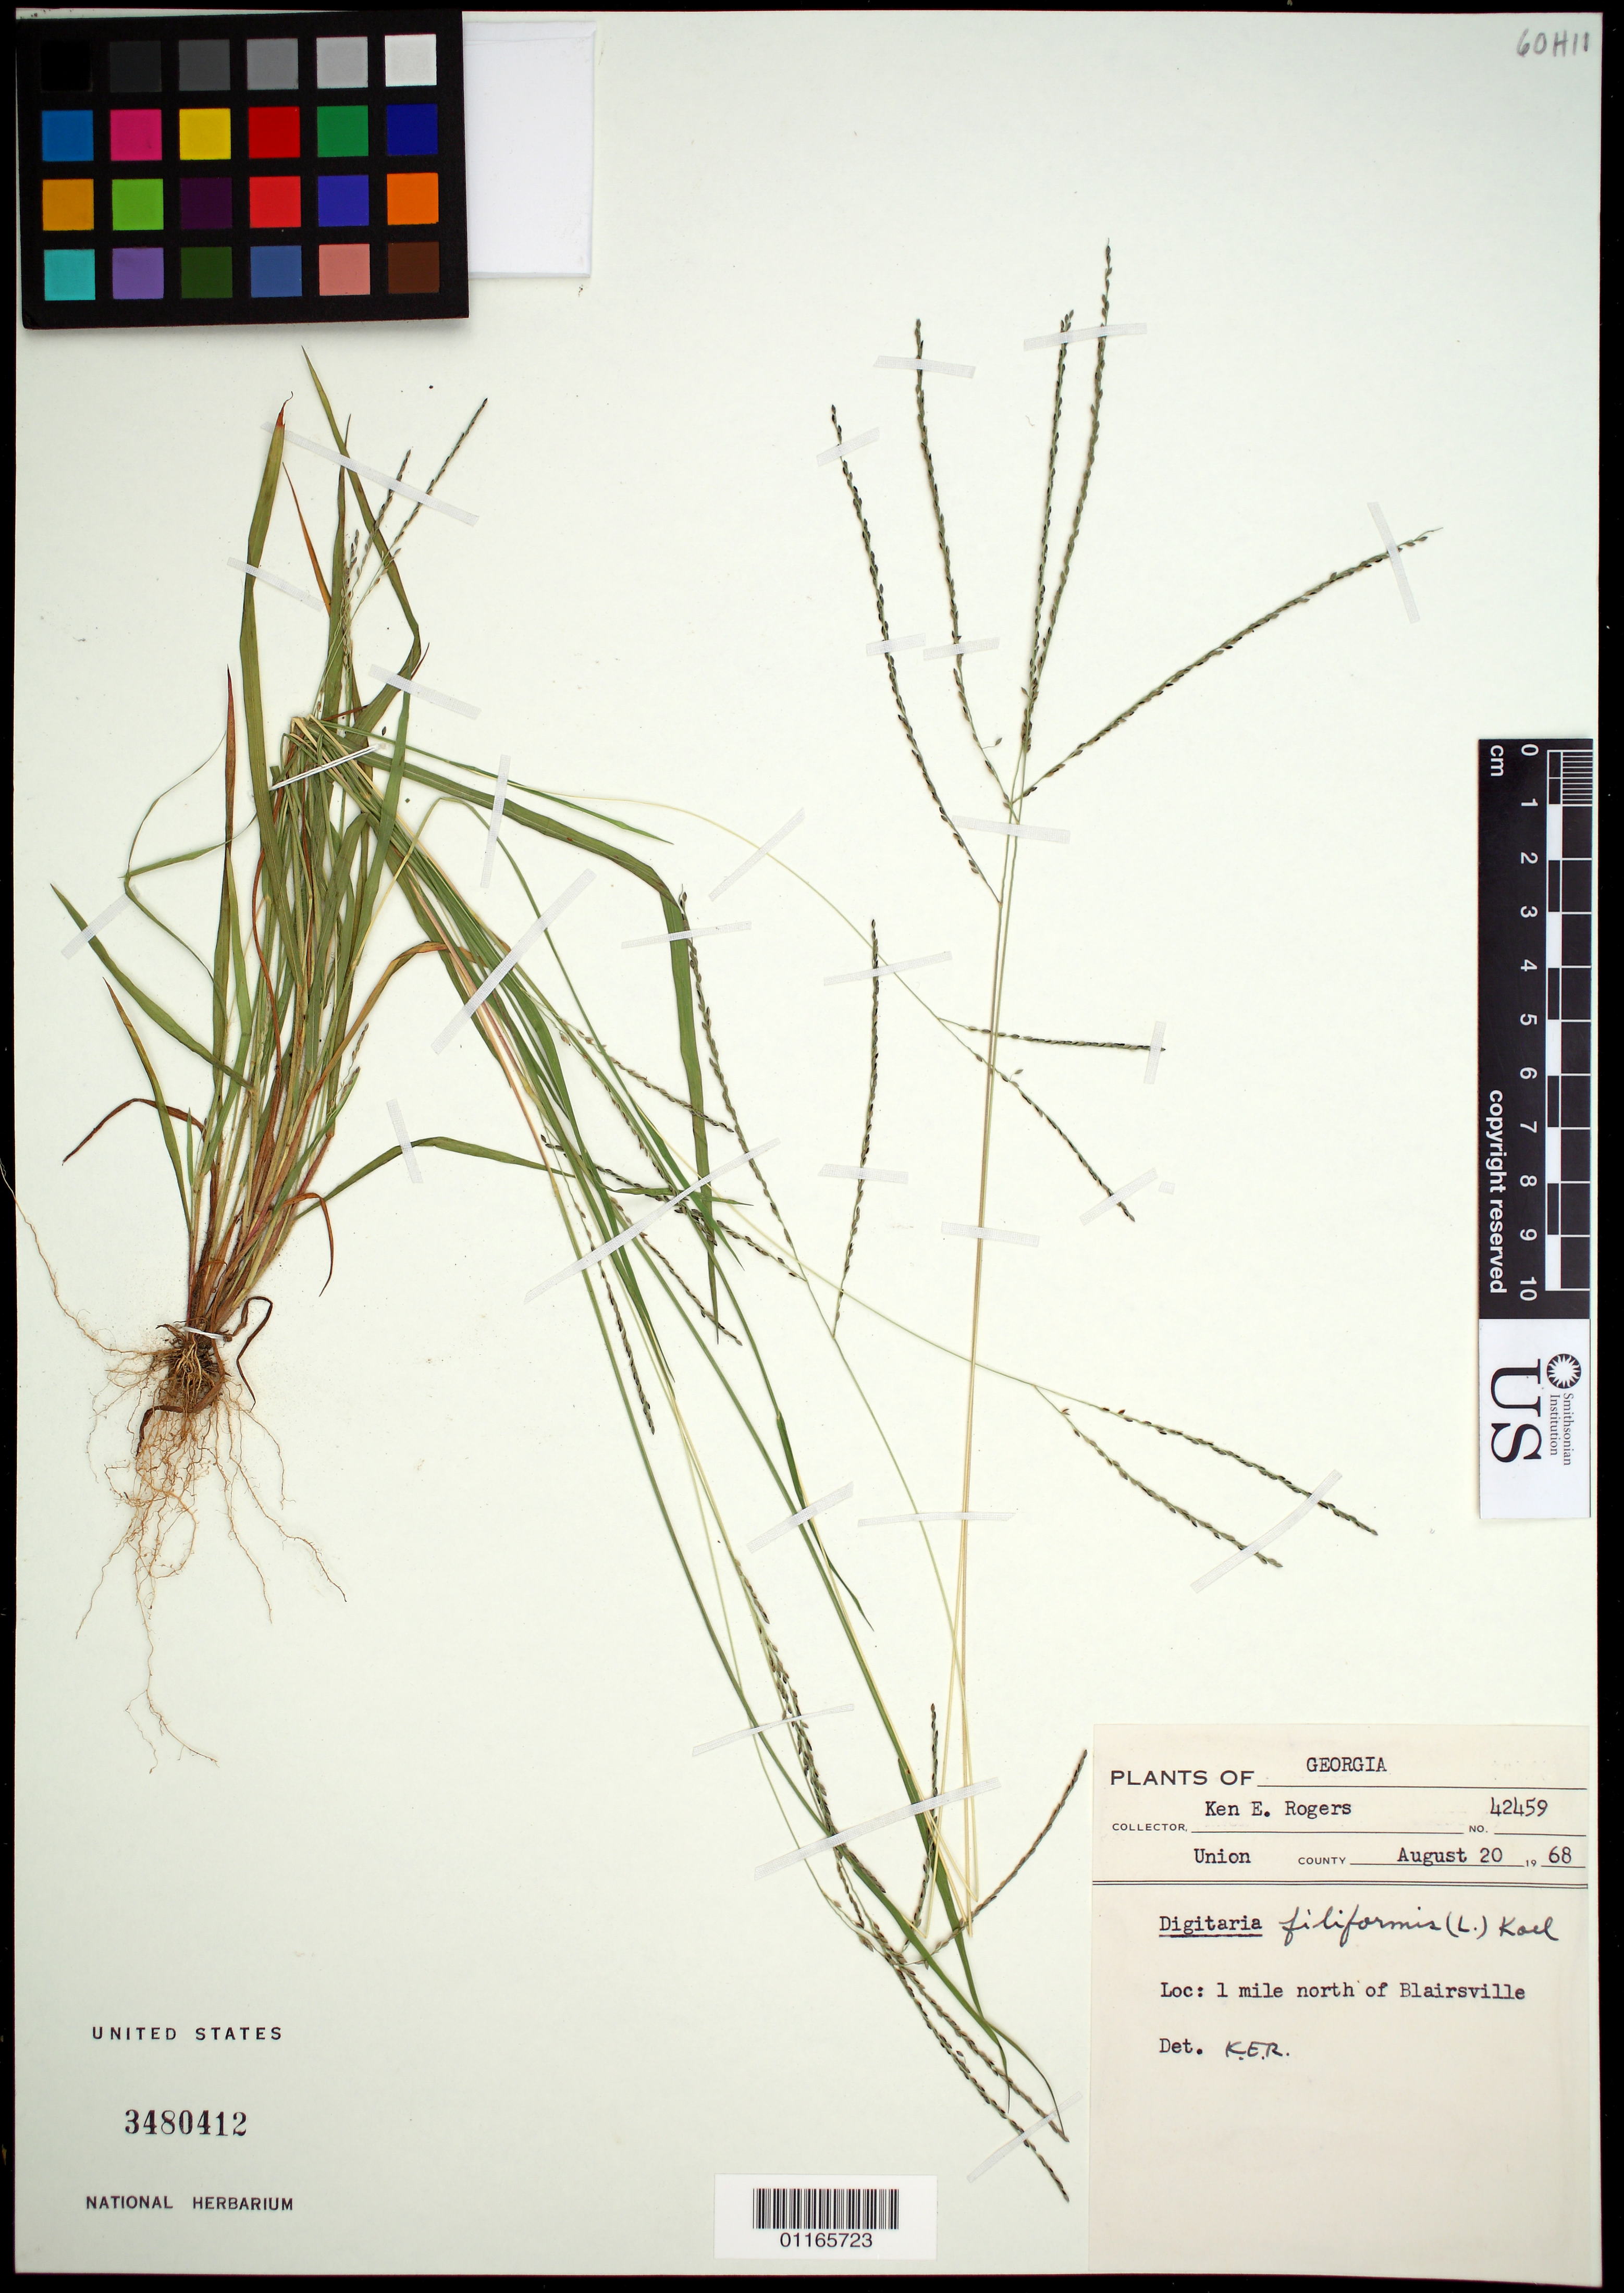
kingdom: Plantae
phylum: Tracheophyta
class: Liliopsida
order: Poales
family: Poaceae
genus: Digitaria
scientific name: Digitaria filiformis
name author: (L.) Koeler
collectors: K. Rogers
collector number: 42459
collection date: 1968-08-20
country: United States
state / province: Georgia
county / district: Union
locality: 1 mile north of Blairsville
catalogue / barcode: US 3480412